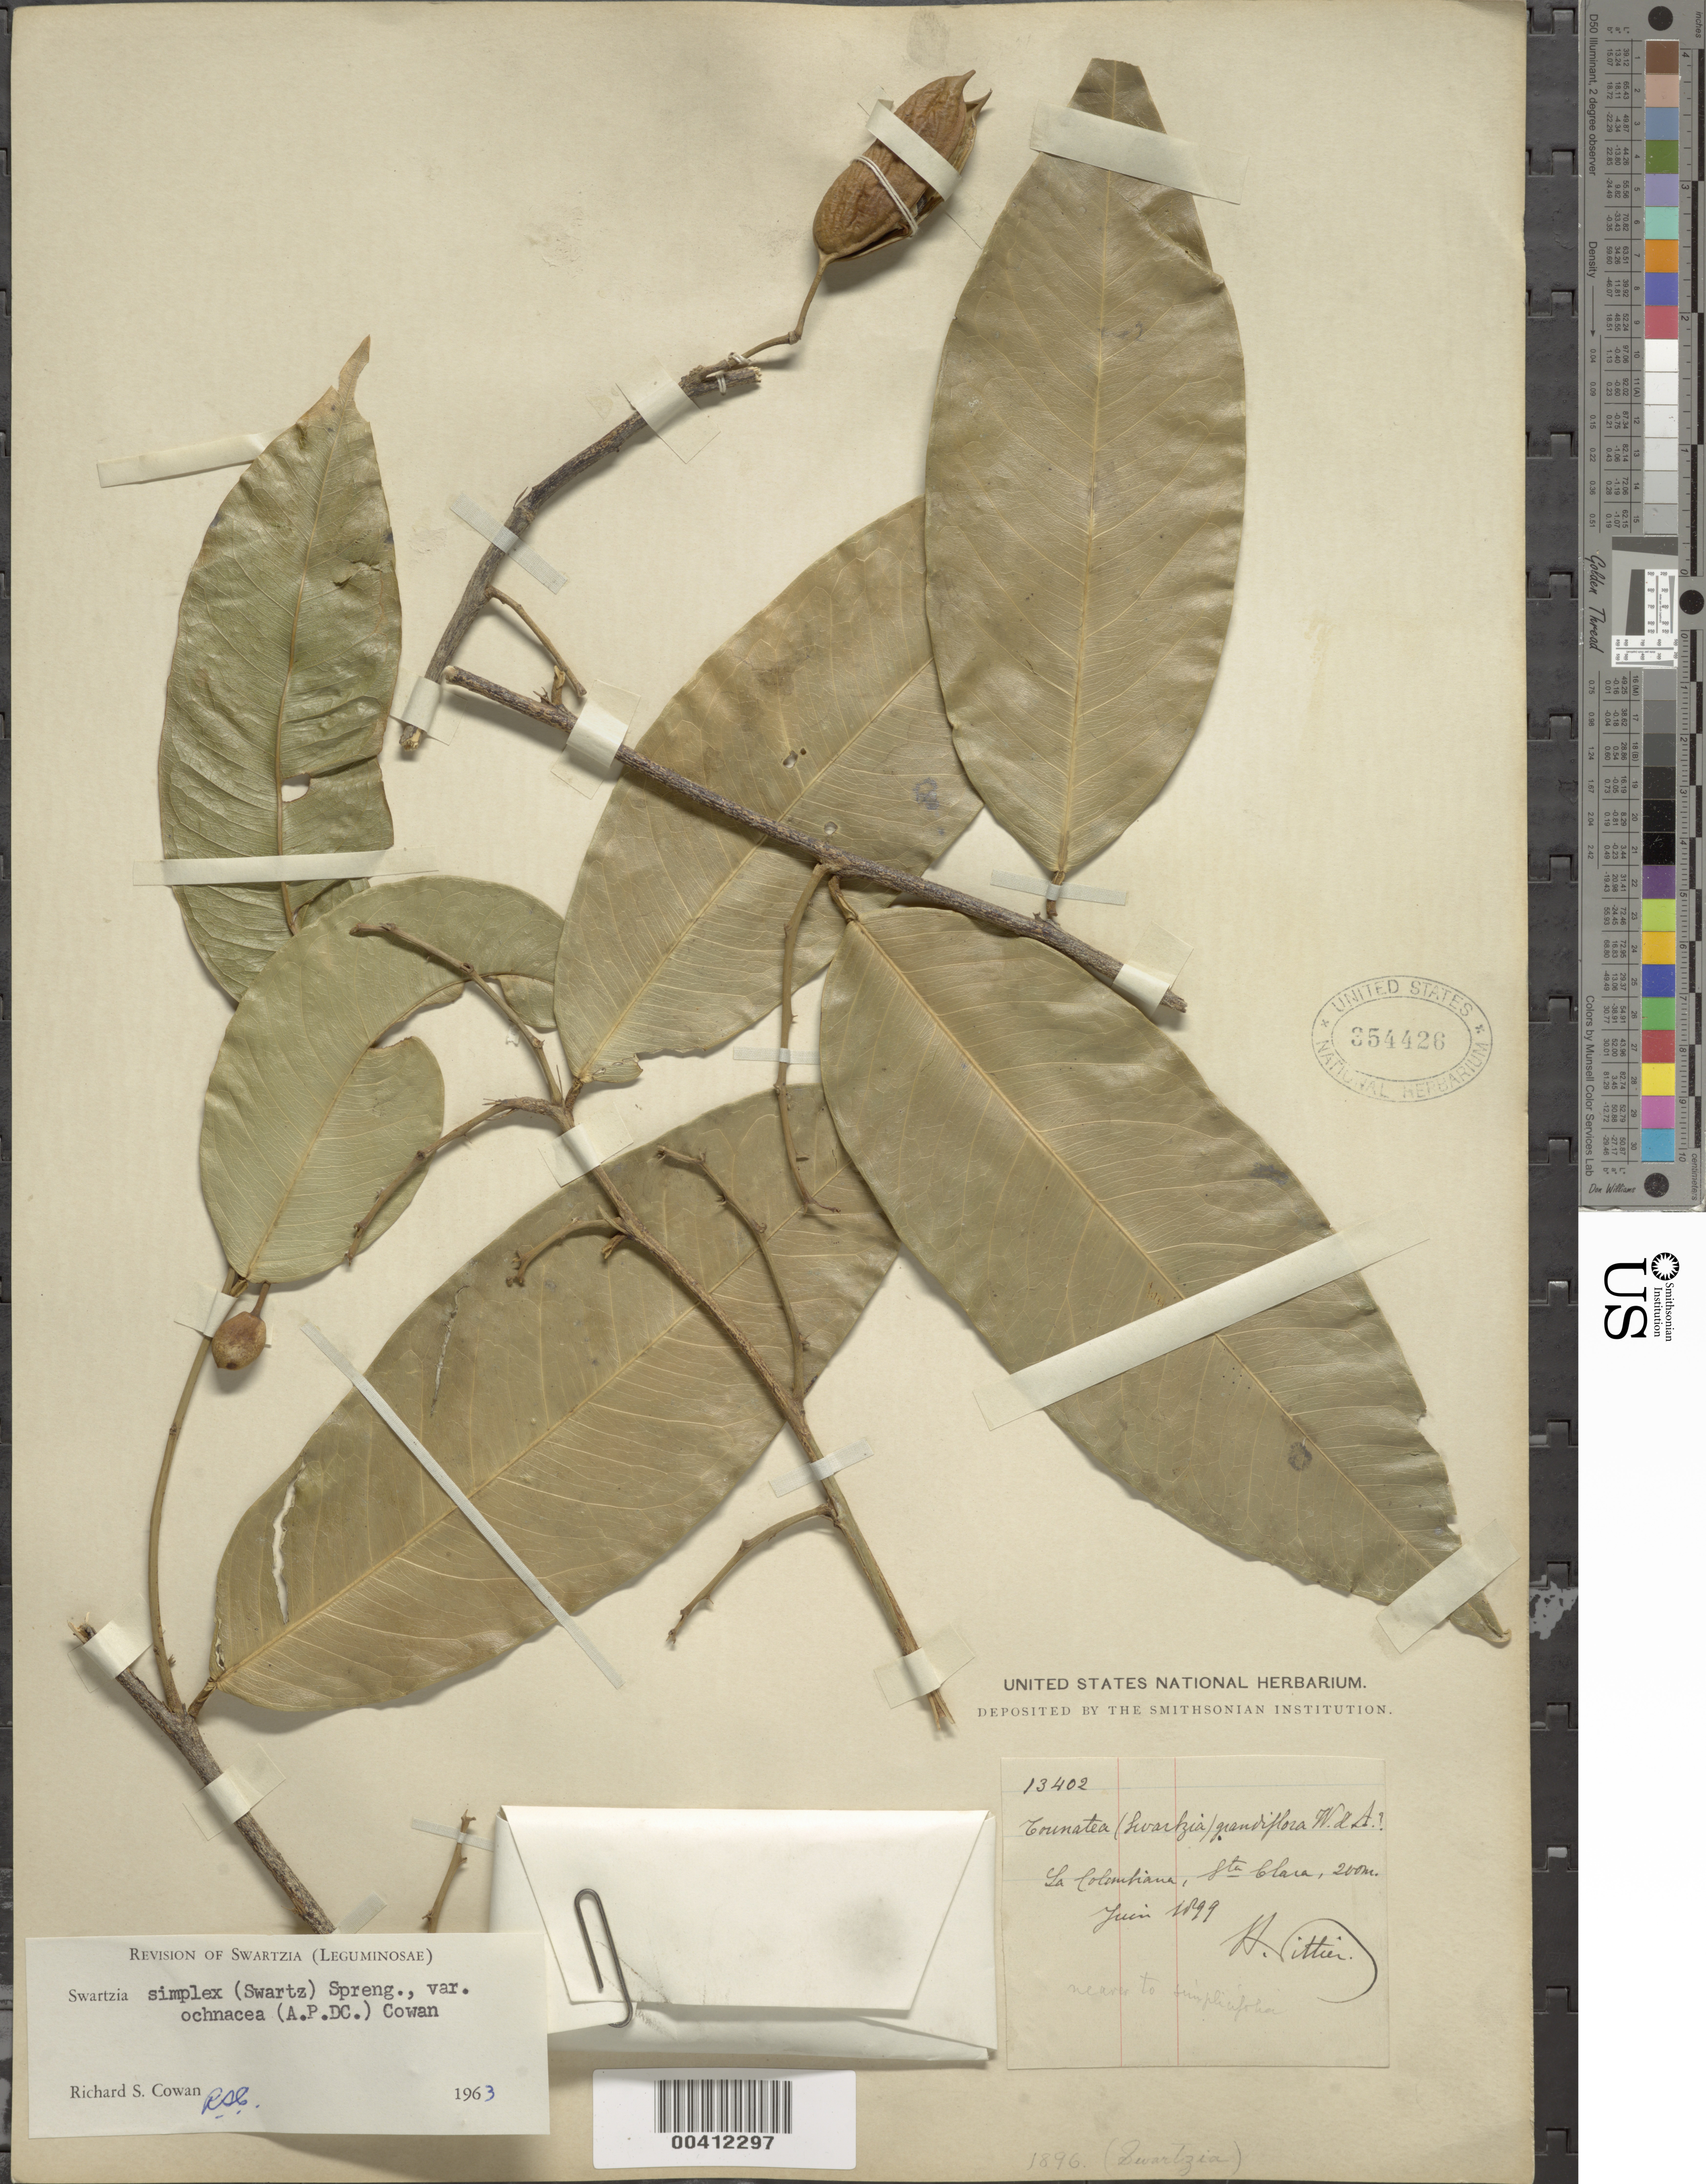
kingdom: Plantae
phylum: Tracheophyta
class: Magnoliopsida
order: Fabales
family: Fabaceae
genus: Swartzia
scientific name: Swartzia simplex var. ochnacea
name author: (DC.) R.S. Cowan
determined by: Cowan, R. S.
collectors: H. F. Pittier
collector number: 13402 Herb. Nat. Cost.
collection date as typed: Jun 1899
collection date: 1899-06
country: Costa Rica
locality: La Colombiana, Santa Clara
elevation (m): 200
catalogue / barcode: US 354426